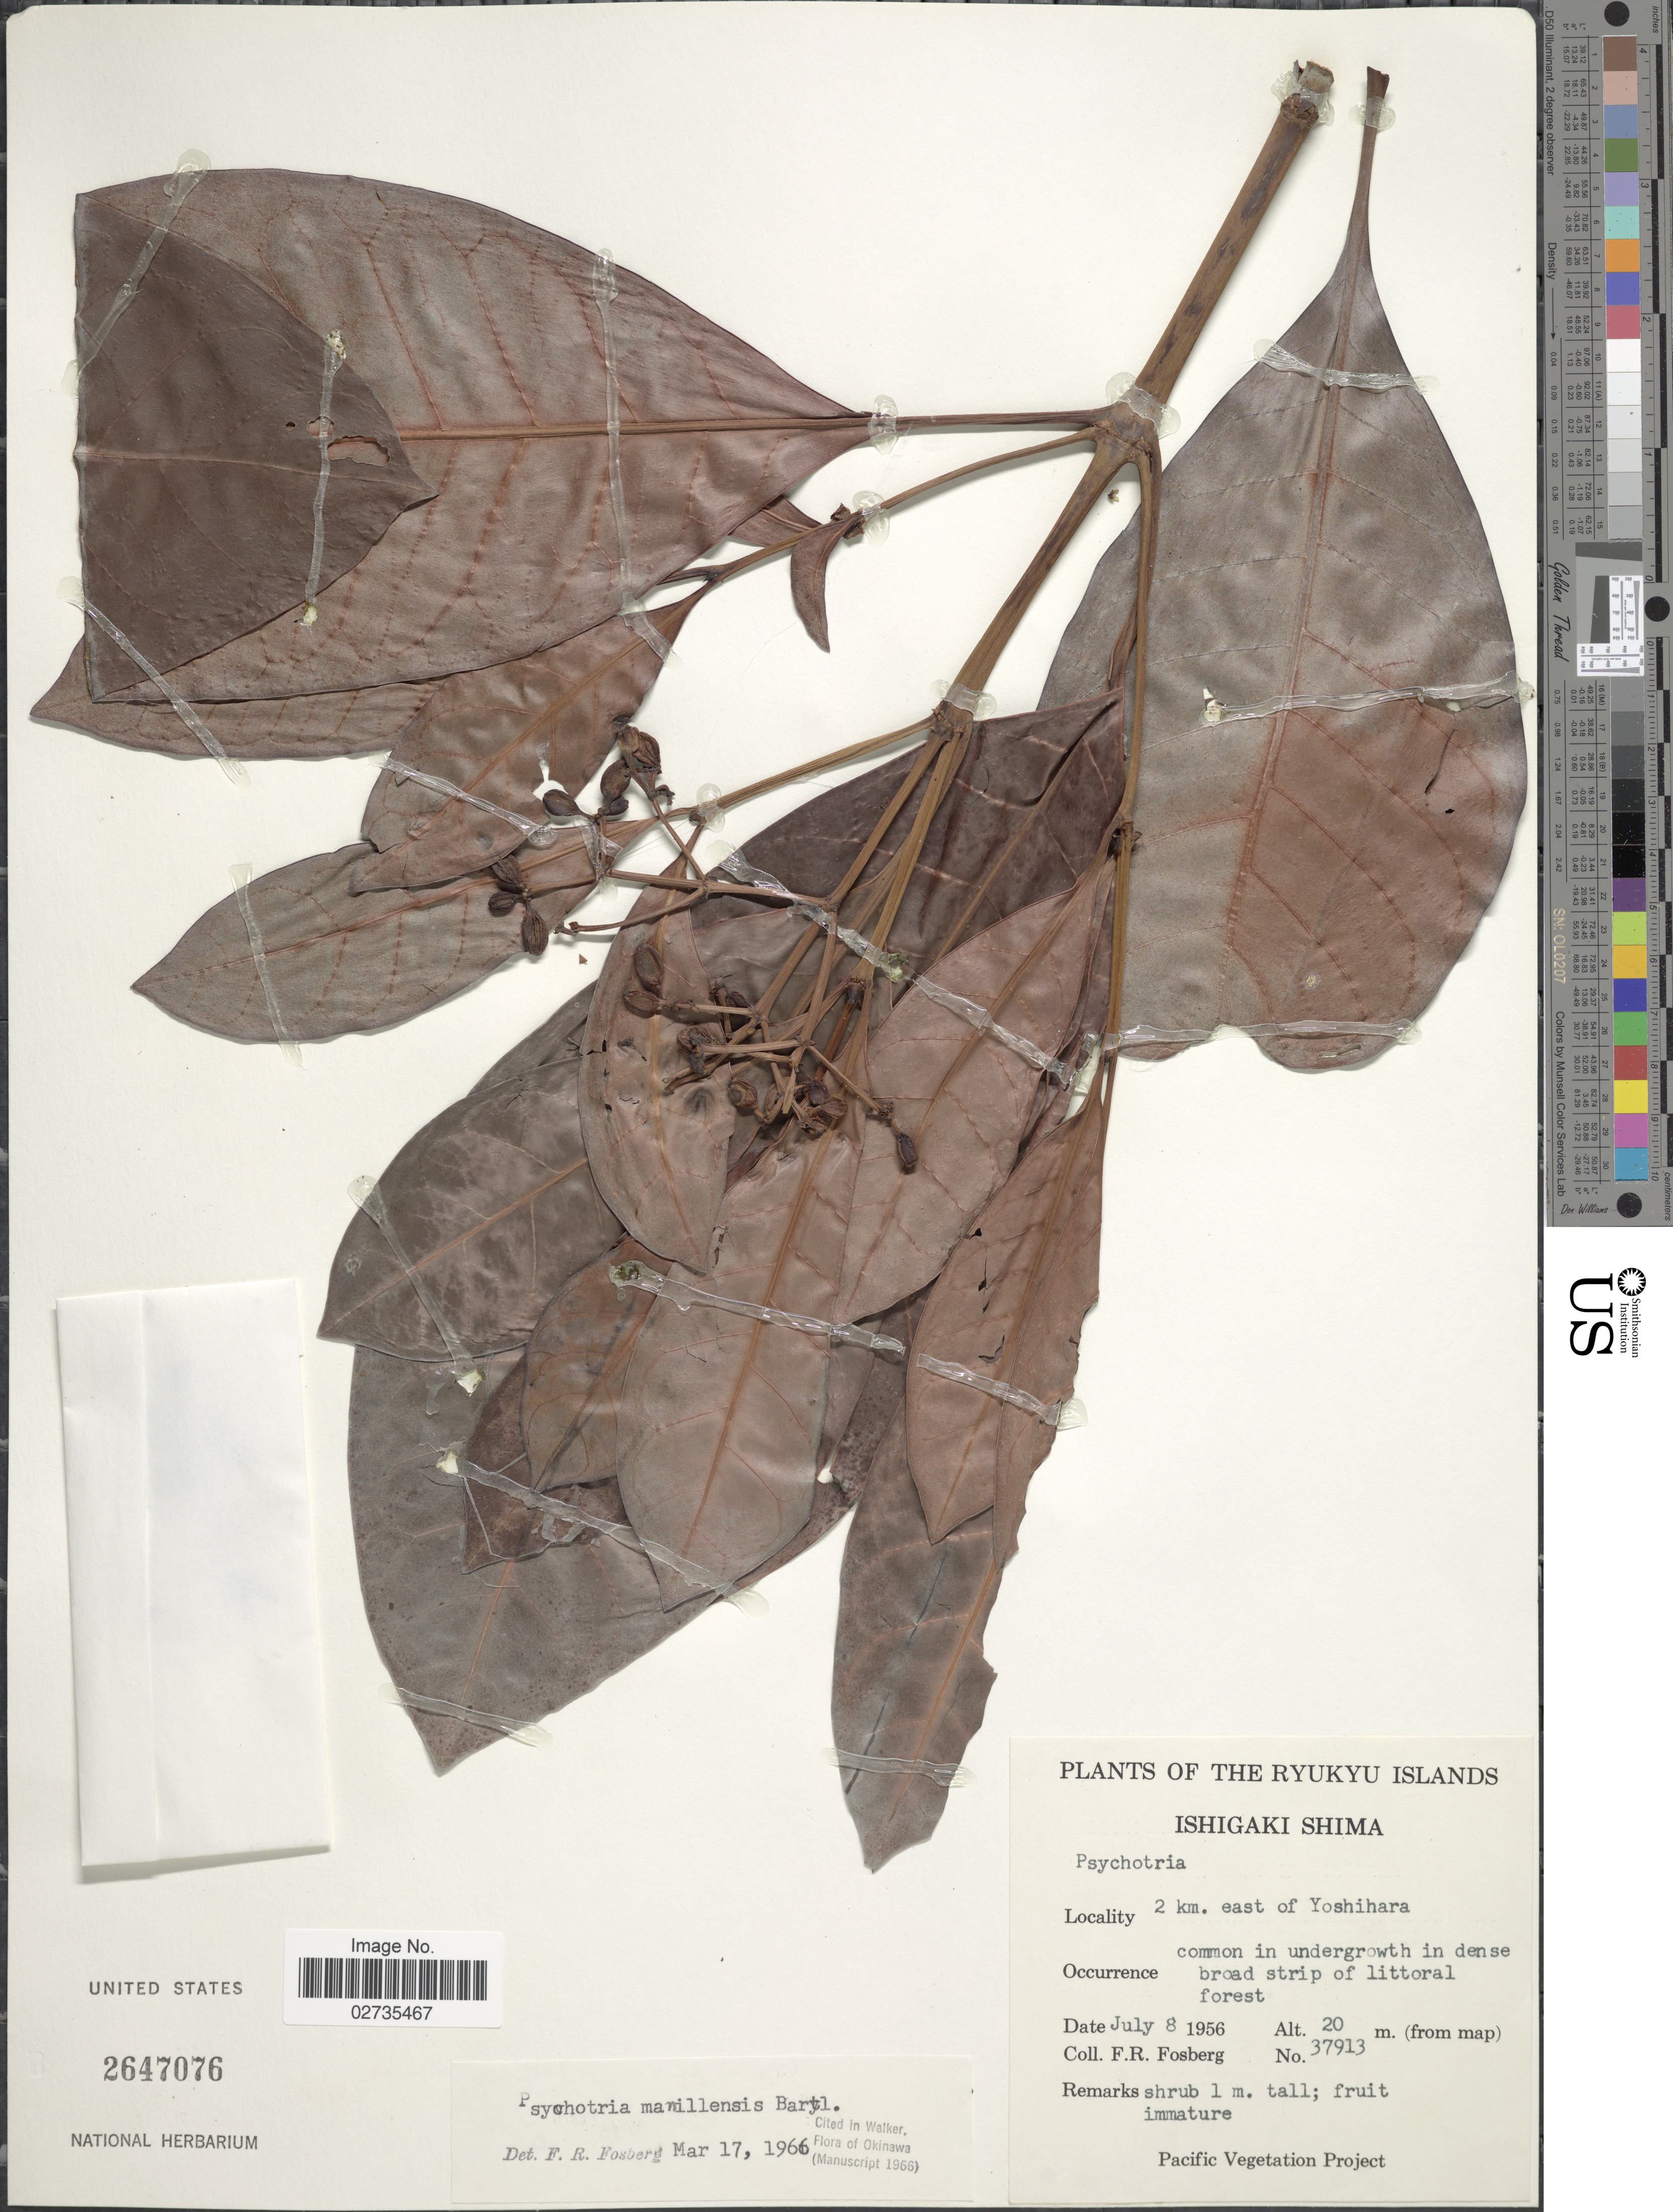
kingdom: Plantae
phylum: Tracheophyta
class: Magnoliopsida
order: Gentianales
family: Rubiaceae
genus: Psychotria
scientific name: Psychotria manillensis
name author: Bartl. ex DC.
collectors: F. R. Fosberg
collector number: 37913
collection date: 1956-07-08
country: Japan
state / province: Okinawa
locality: Ryukyu Islands. Ishigaki Shima. 2 km. east of Yoshihara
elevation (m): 20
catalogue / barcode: US 2647076